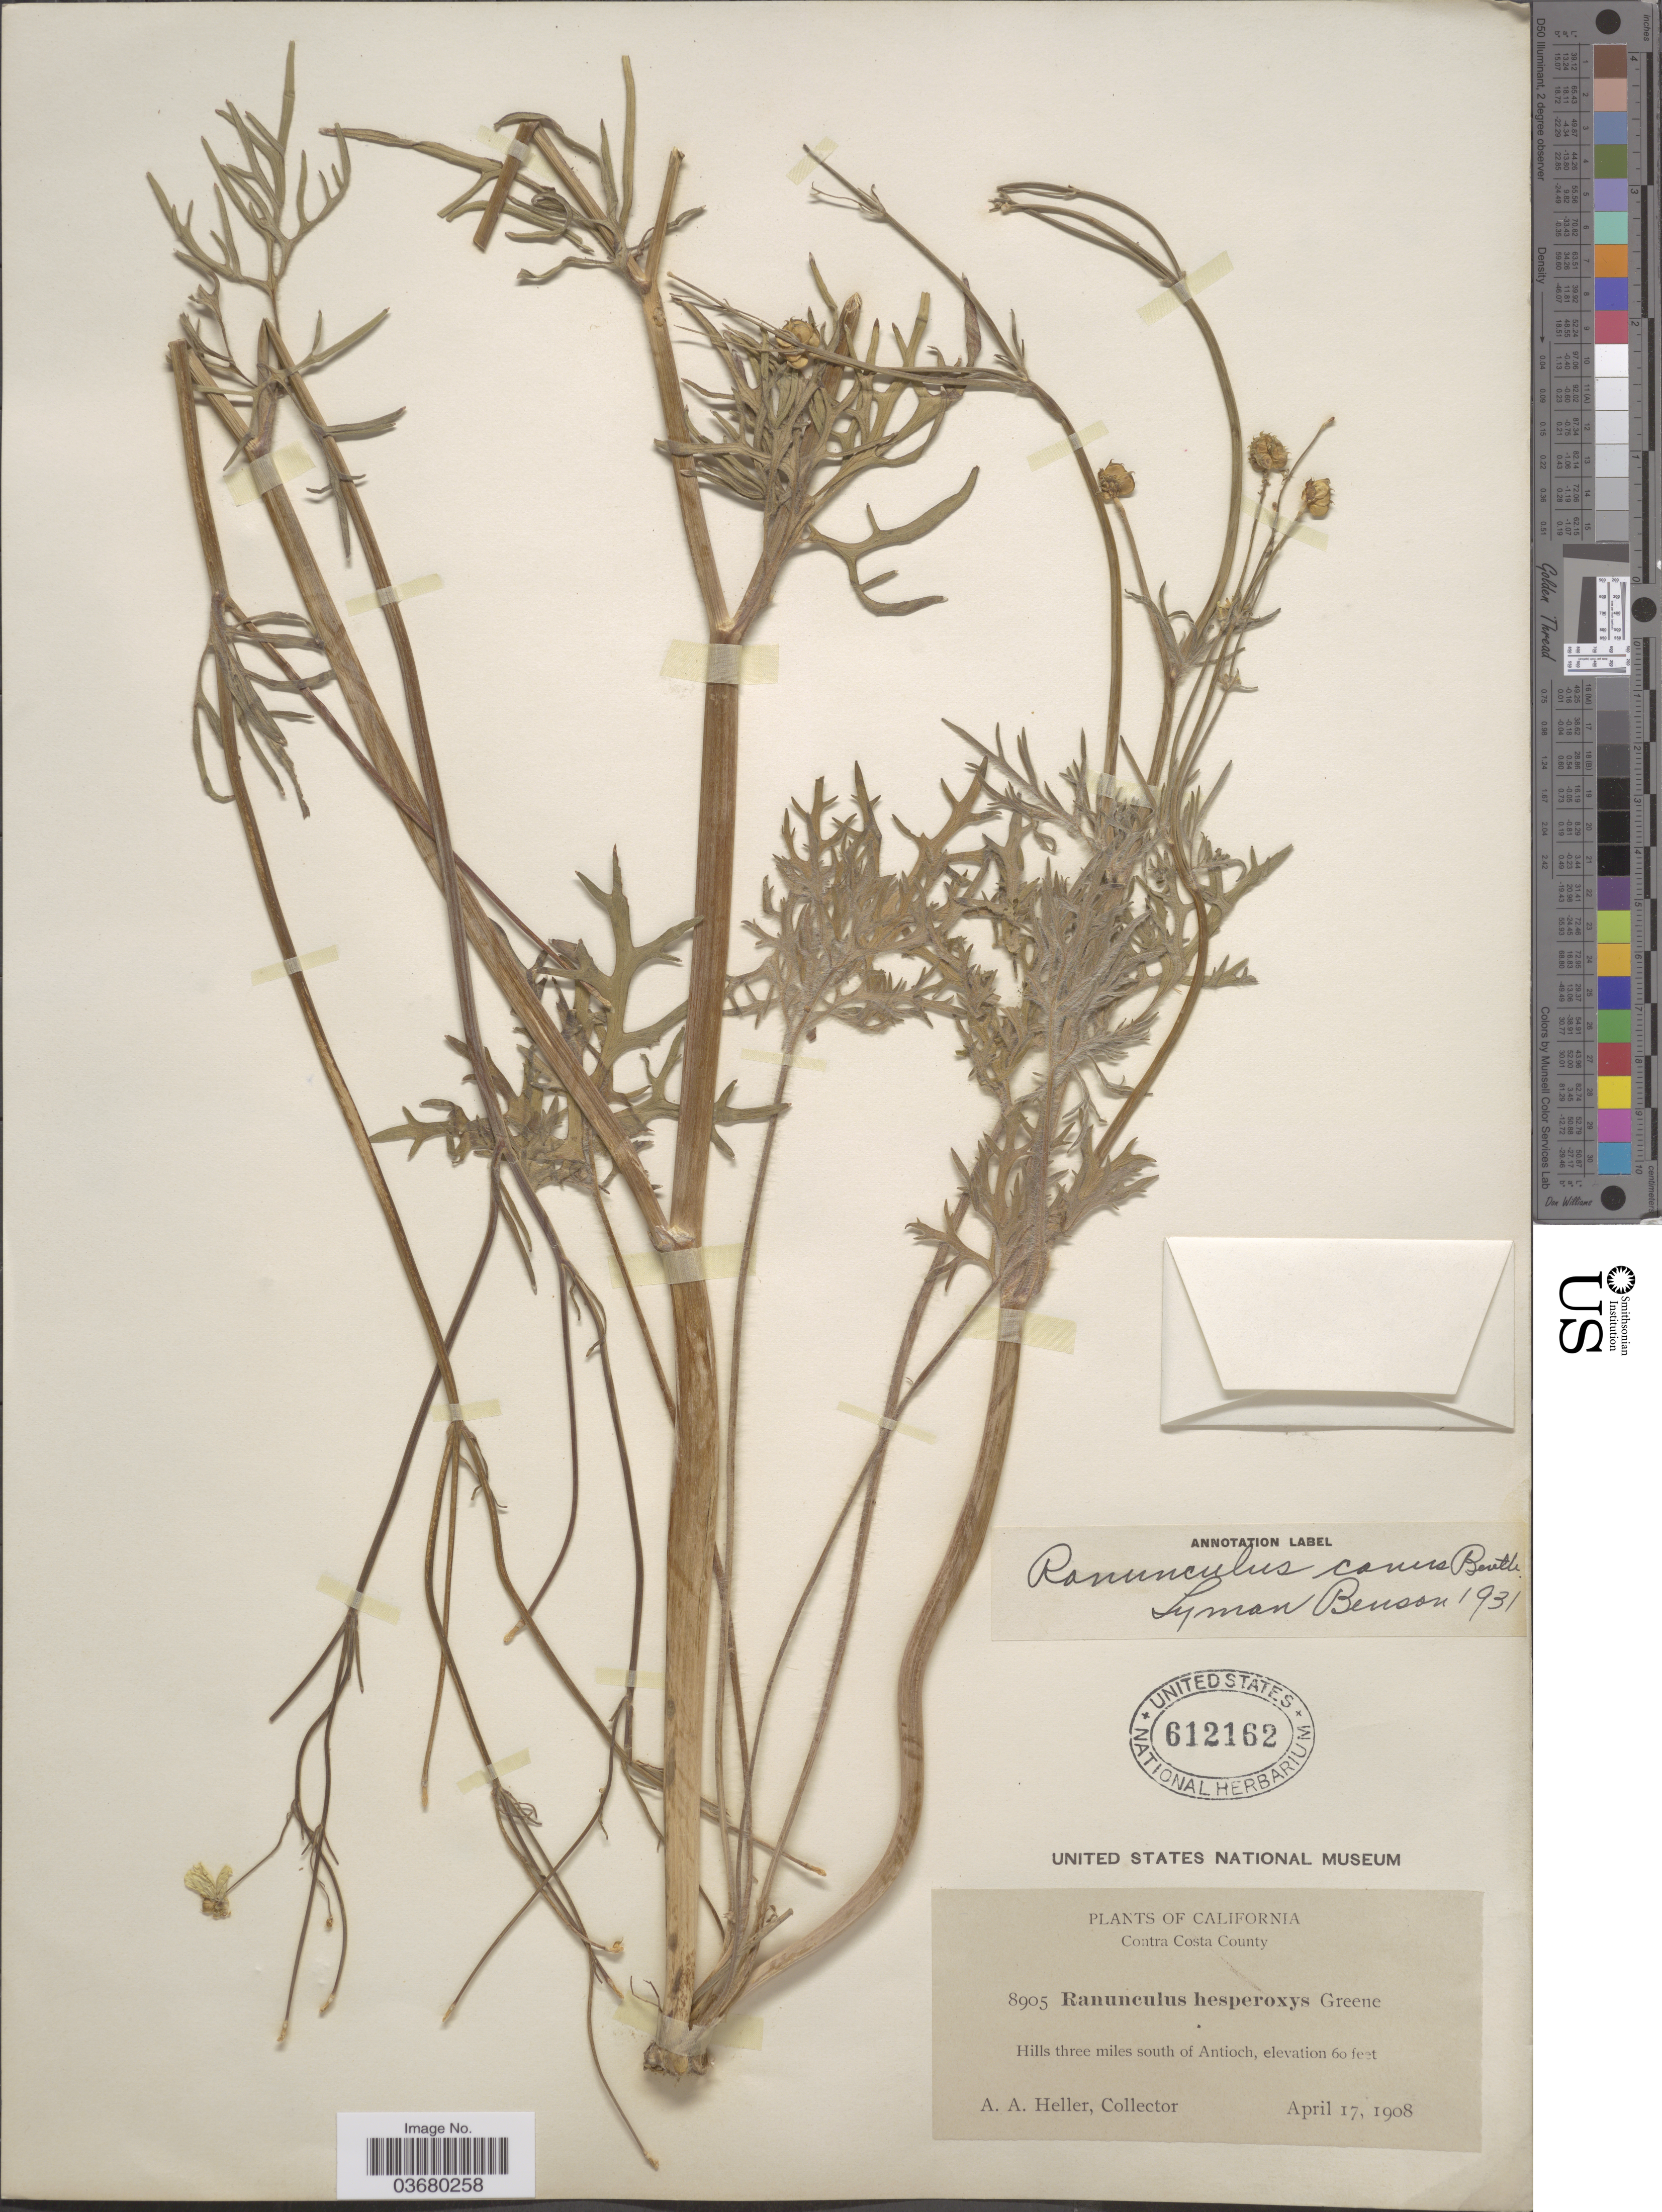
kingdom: Plantae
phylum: Tracheophyta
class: Magnoliopsida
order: Ranunculales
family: Ranunculaceae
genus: Ranunculus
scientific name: Ranunculus canus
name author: Benth.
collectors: A. A. Heller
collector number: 8905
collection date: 1908-04-17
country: United States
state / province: California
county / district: Contra Costa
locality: Contra Costa County. Hills three miles south of Antioch.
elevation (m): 18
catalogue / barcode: US 612162